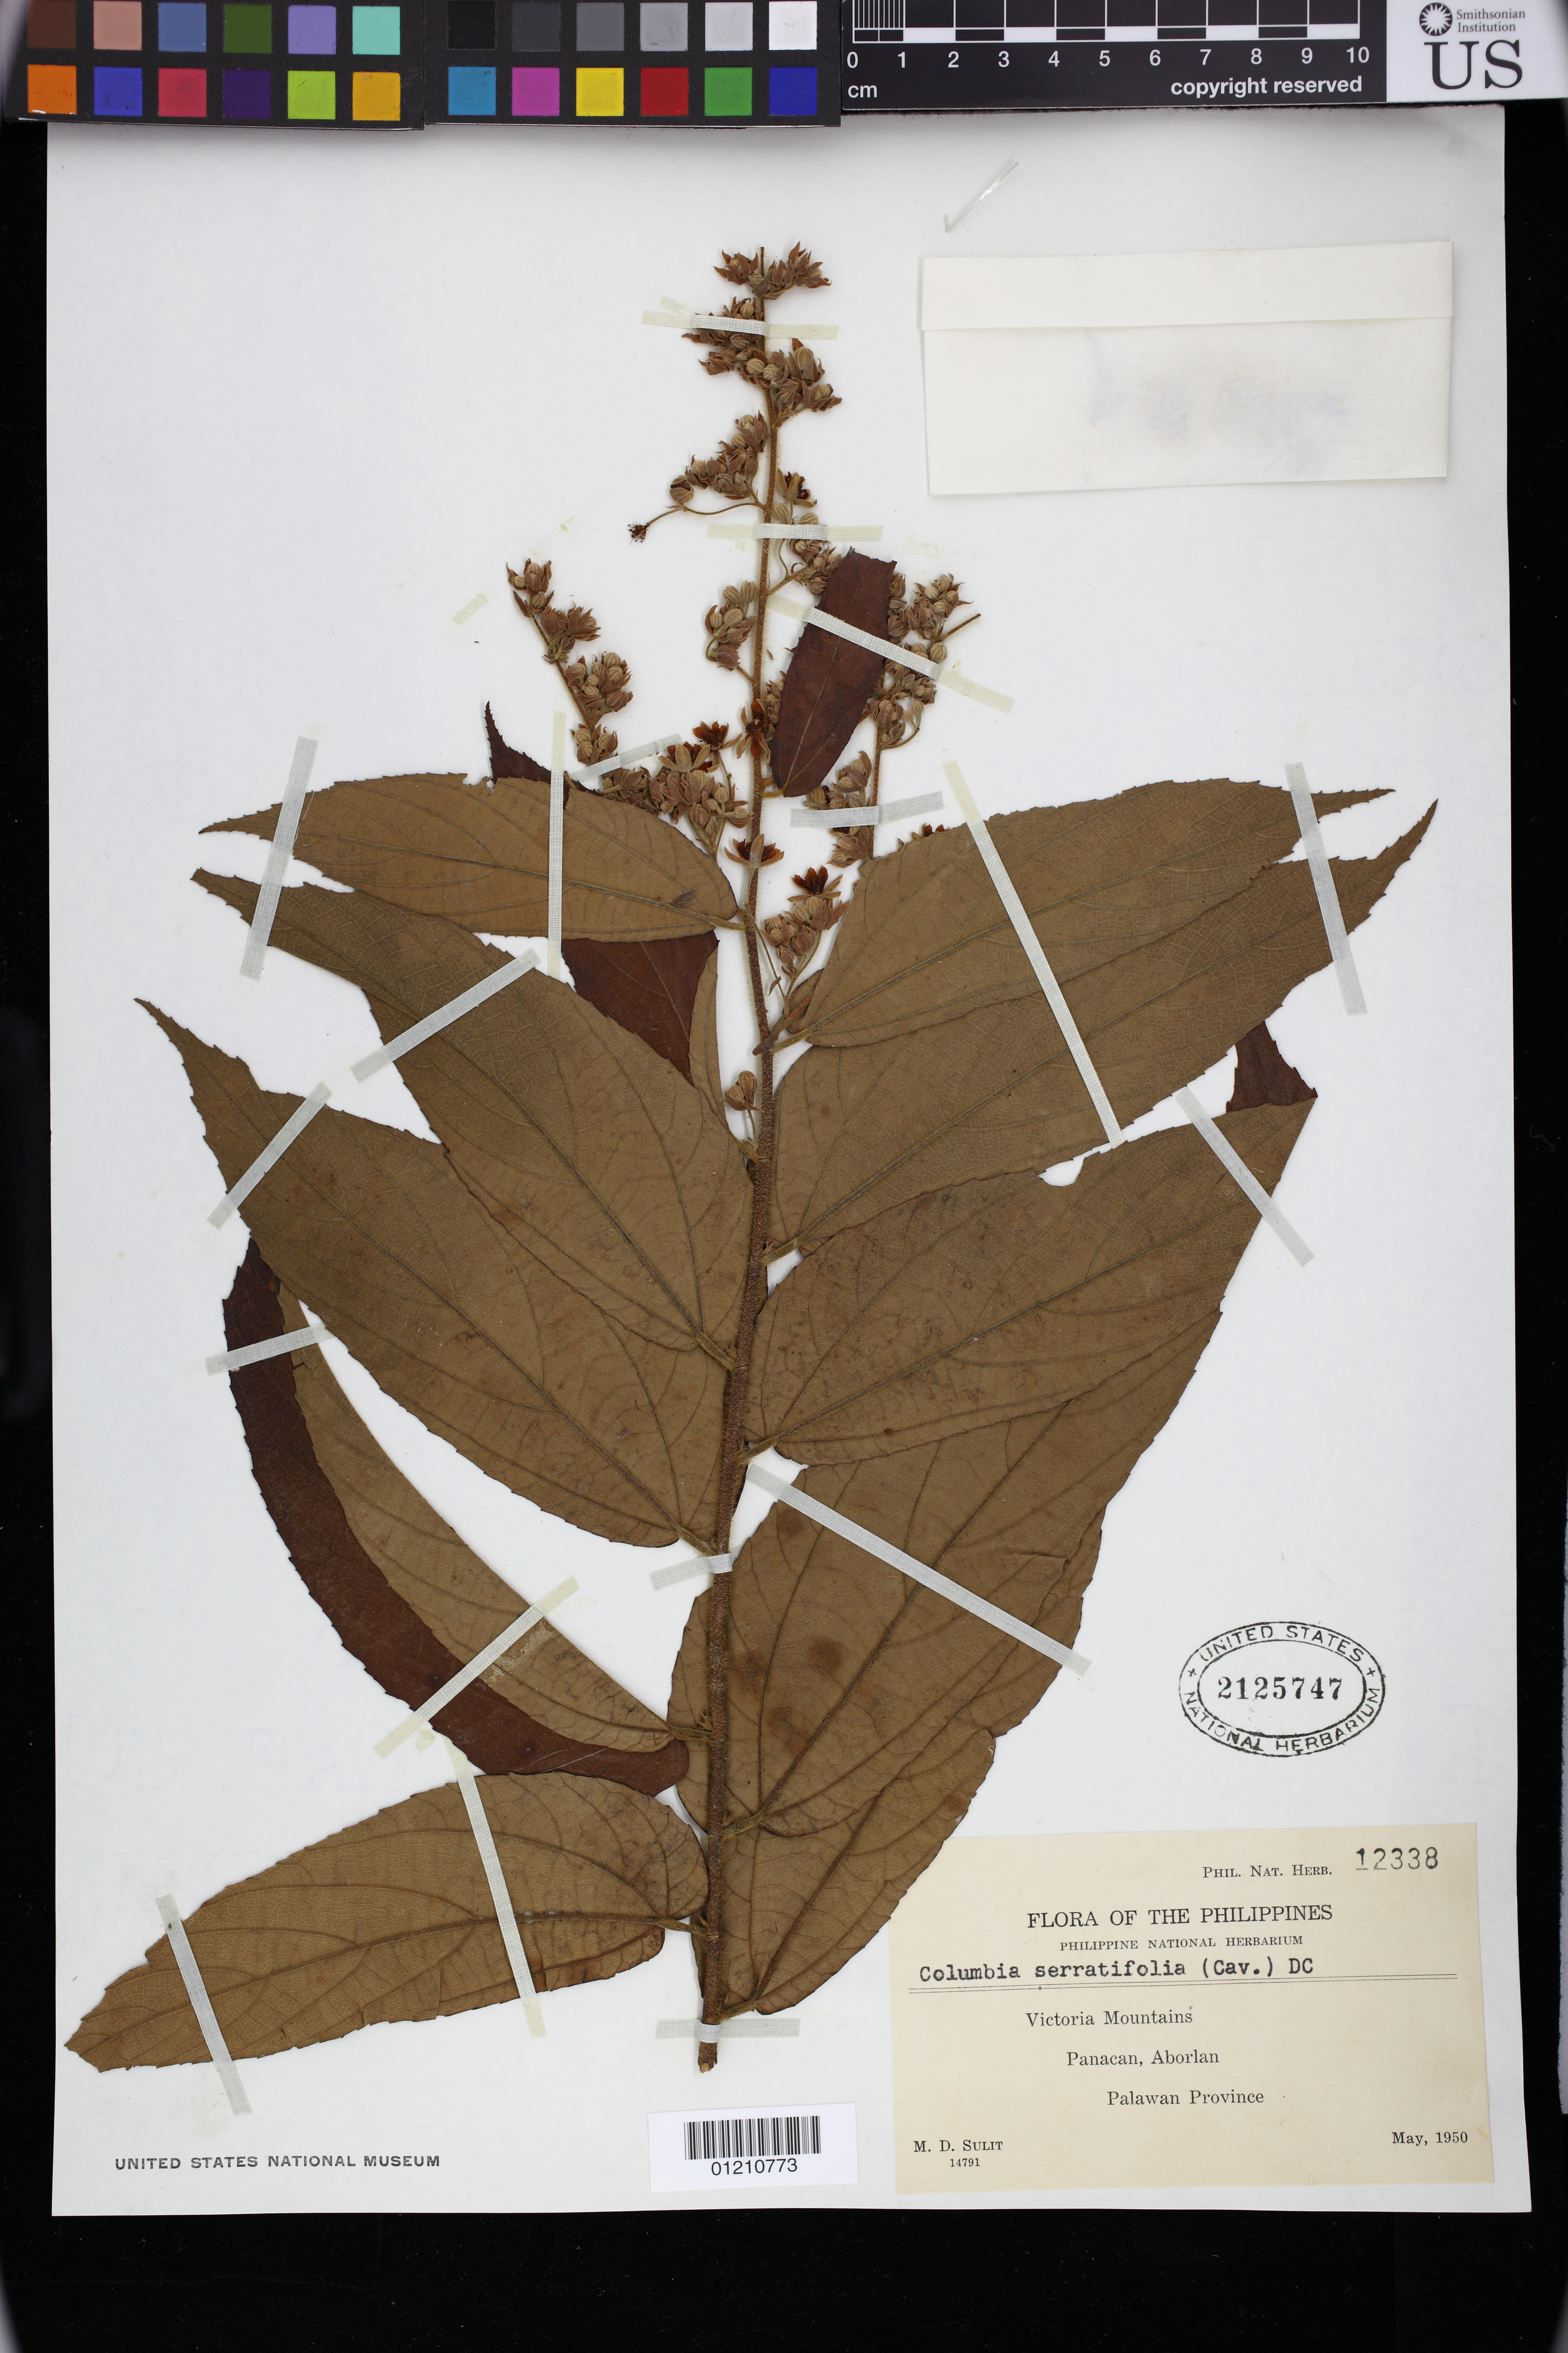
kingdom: Plantae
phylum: Tracheophyta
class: Magnoliopsida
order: Malvales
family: Malvaceae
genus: Colona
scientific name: Colona serratifolia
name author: Cav.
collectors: M. Sulit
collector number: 14791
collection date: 1950-05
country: Philippines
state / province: Mimaropa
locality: Victoria Mountains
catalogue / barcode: US 2125747